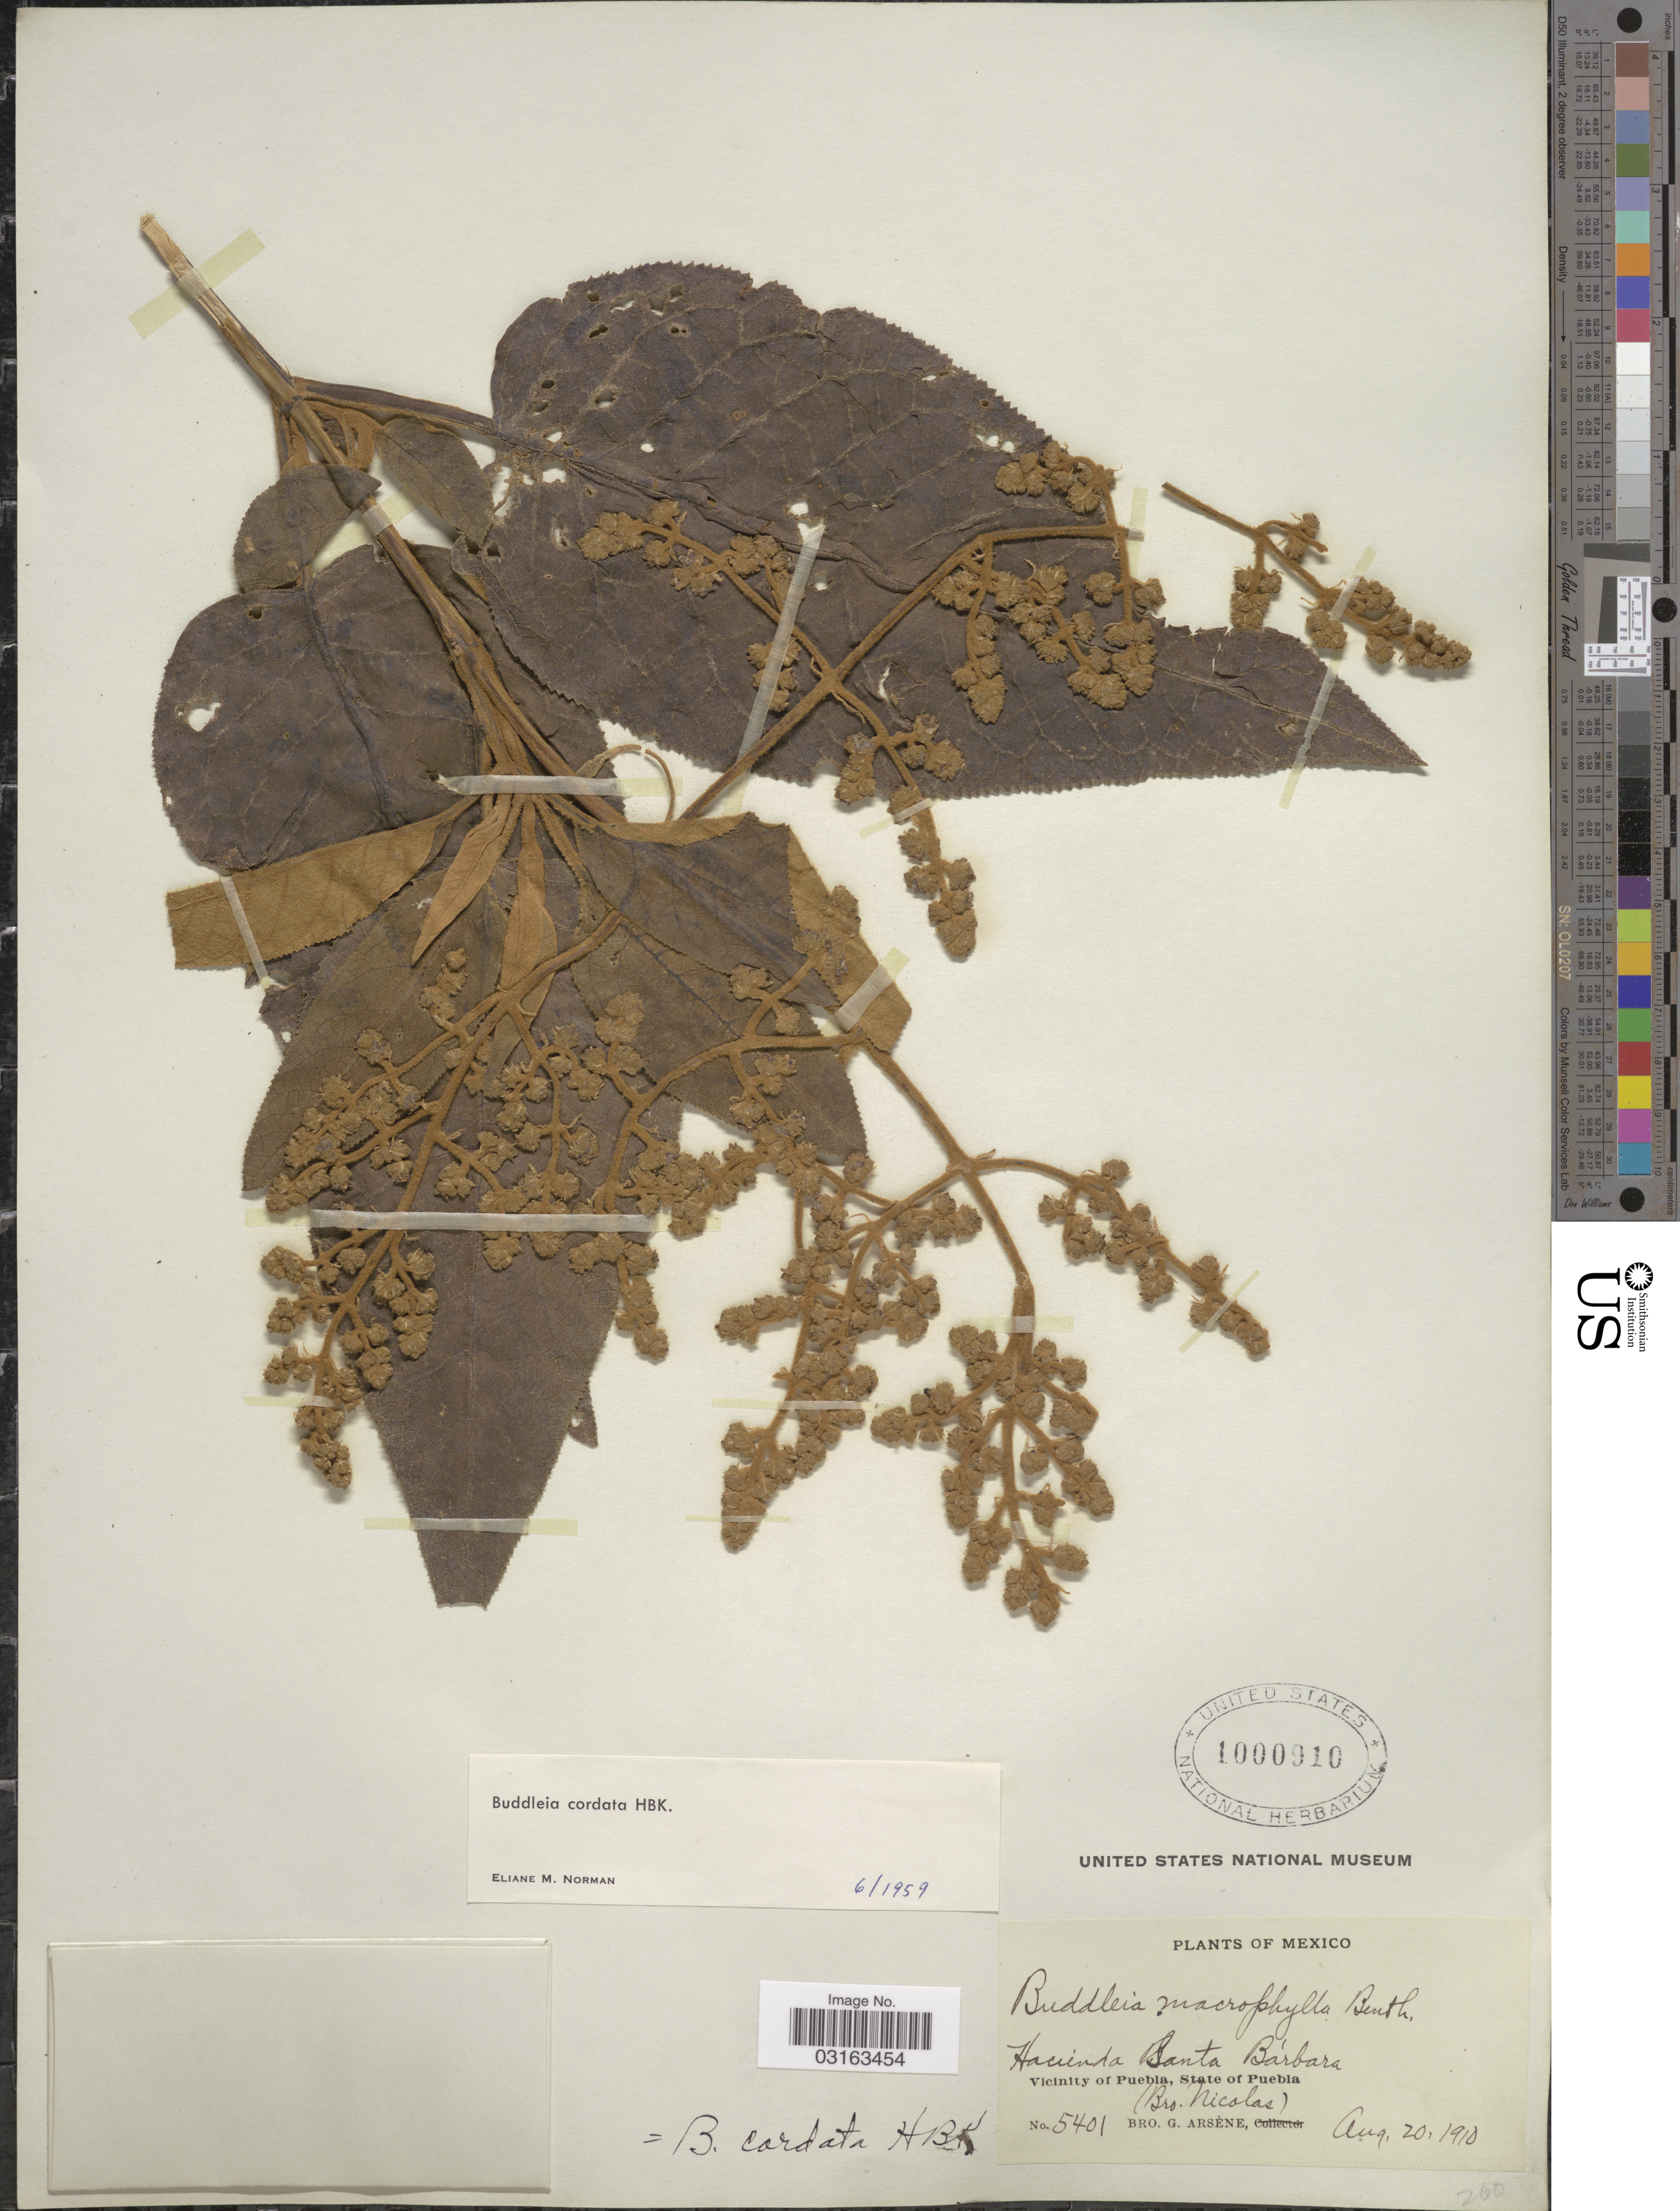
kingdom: Plantae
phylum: Tracheophyta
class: Magnoliopsida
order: Lamiales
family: Scrophulariaceae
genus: Buddleja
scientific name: Buddleja cordata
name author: Kunth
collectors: Bro. G. Arsène & Bro. Nicolas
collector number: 5401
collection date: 1910-08-20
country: Mexico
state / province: Puebla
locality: Hacienda Santa Bárbara. Vicinity of Puebla.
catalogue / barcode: US 1000910